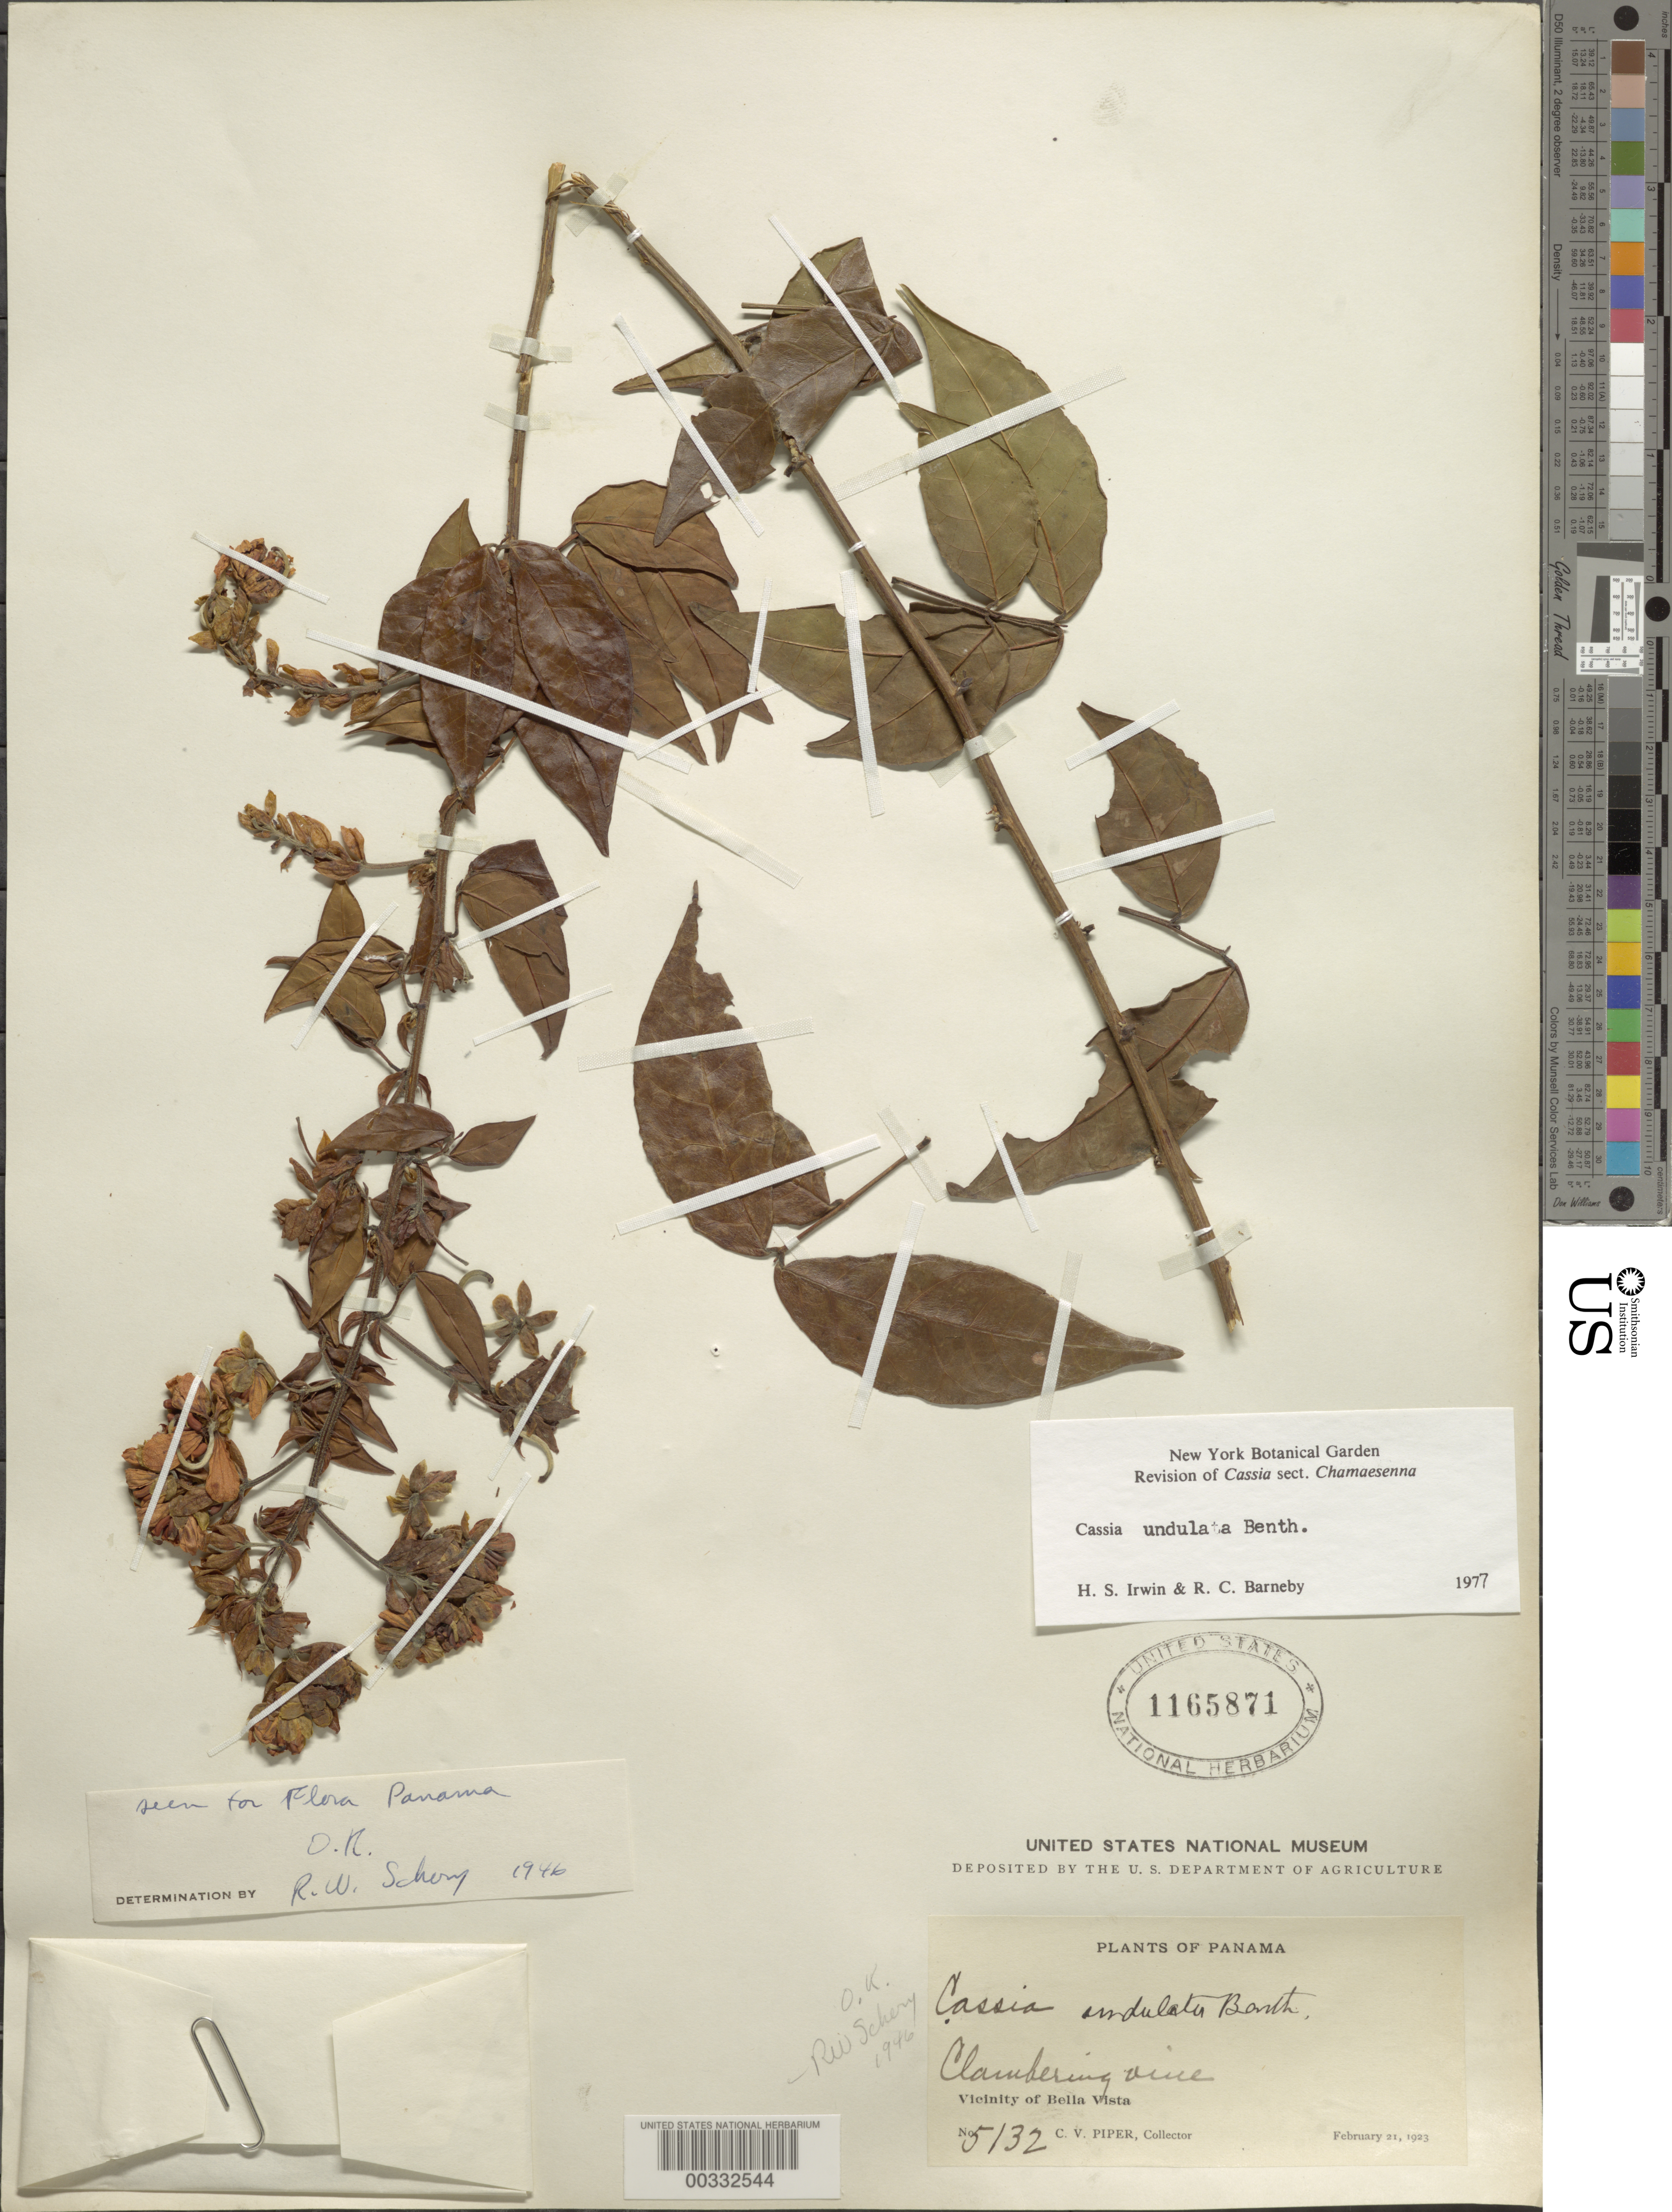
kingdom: Plantae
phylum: Tracheophyta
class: Magnoliopsida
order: Fabales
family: Fabaceae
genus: Senna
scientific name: Senna undulata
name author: (Benth.) H.S. Irwin & Barneby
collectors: C. V. Piper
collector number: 5132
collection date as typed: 21 Feb 1923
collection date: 1923-02-21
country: Panama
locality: Vicinity of Bella Vista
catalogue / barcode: US 1165871